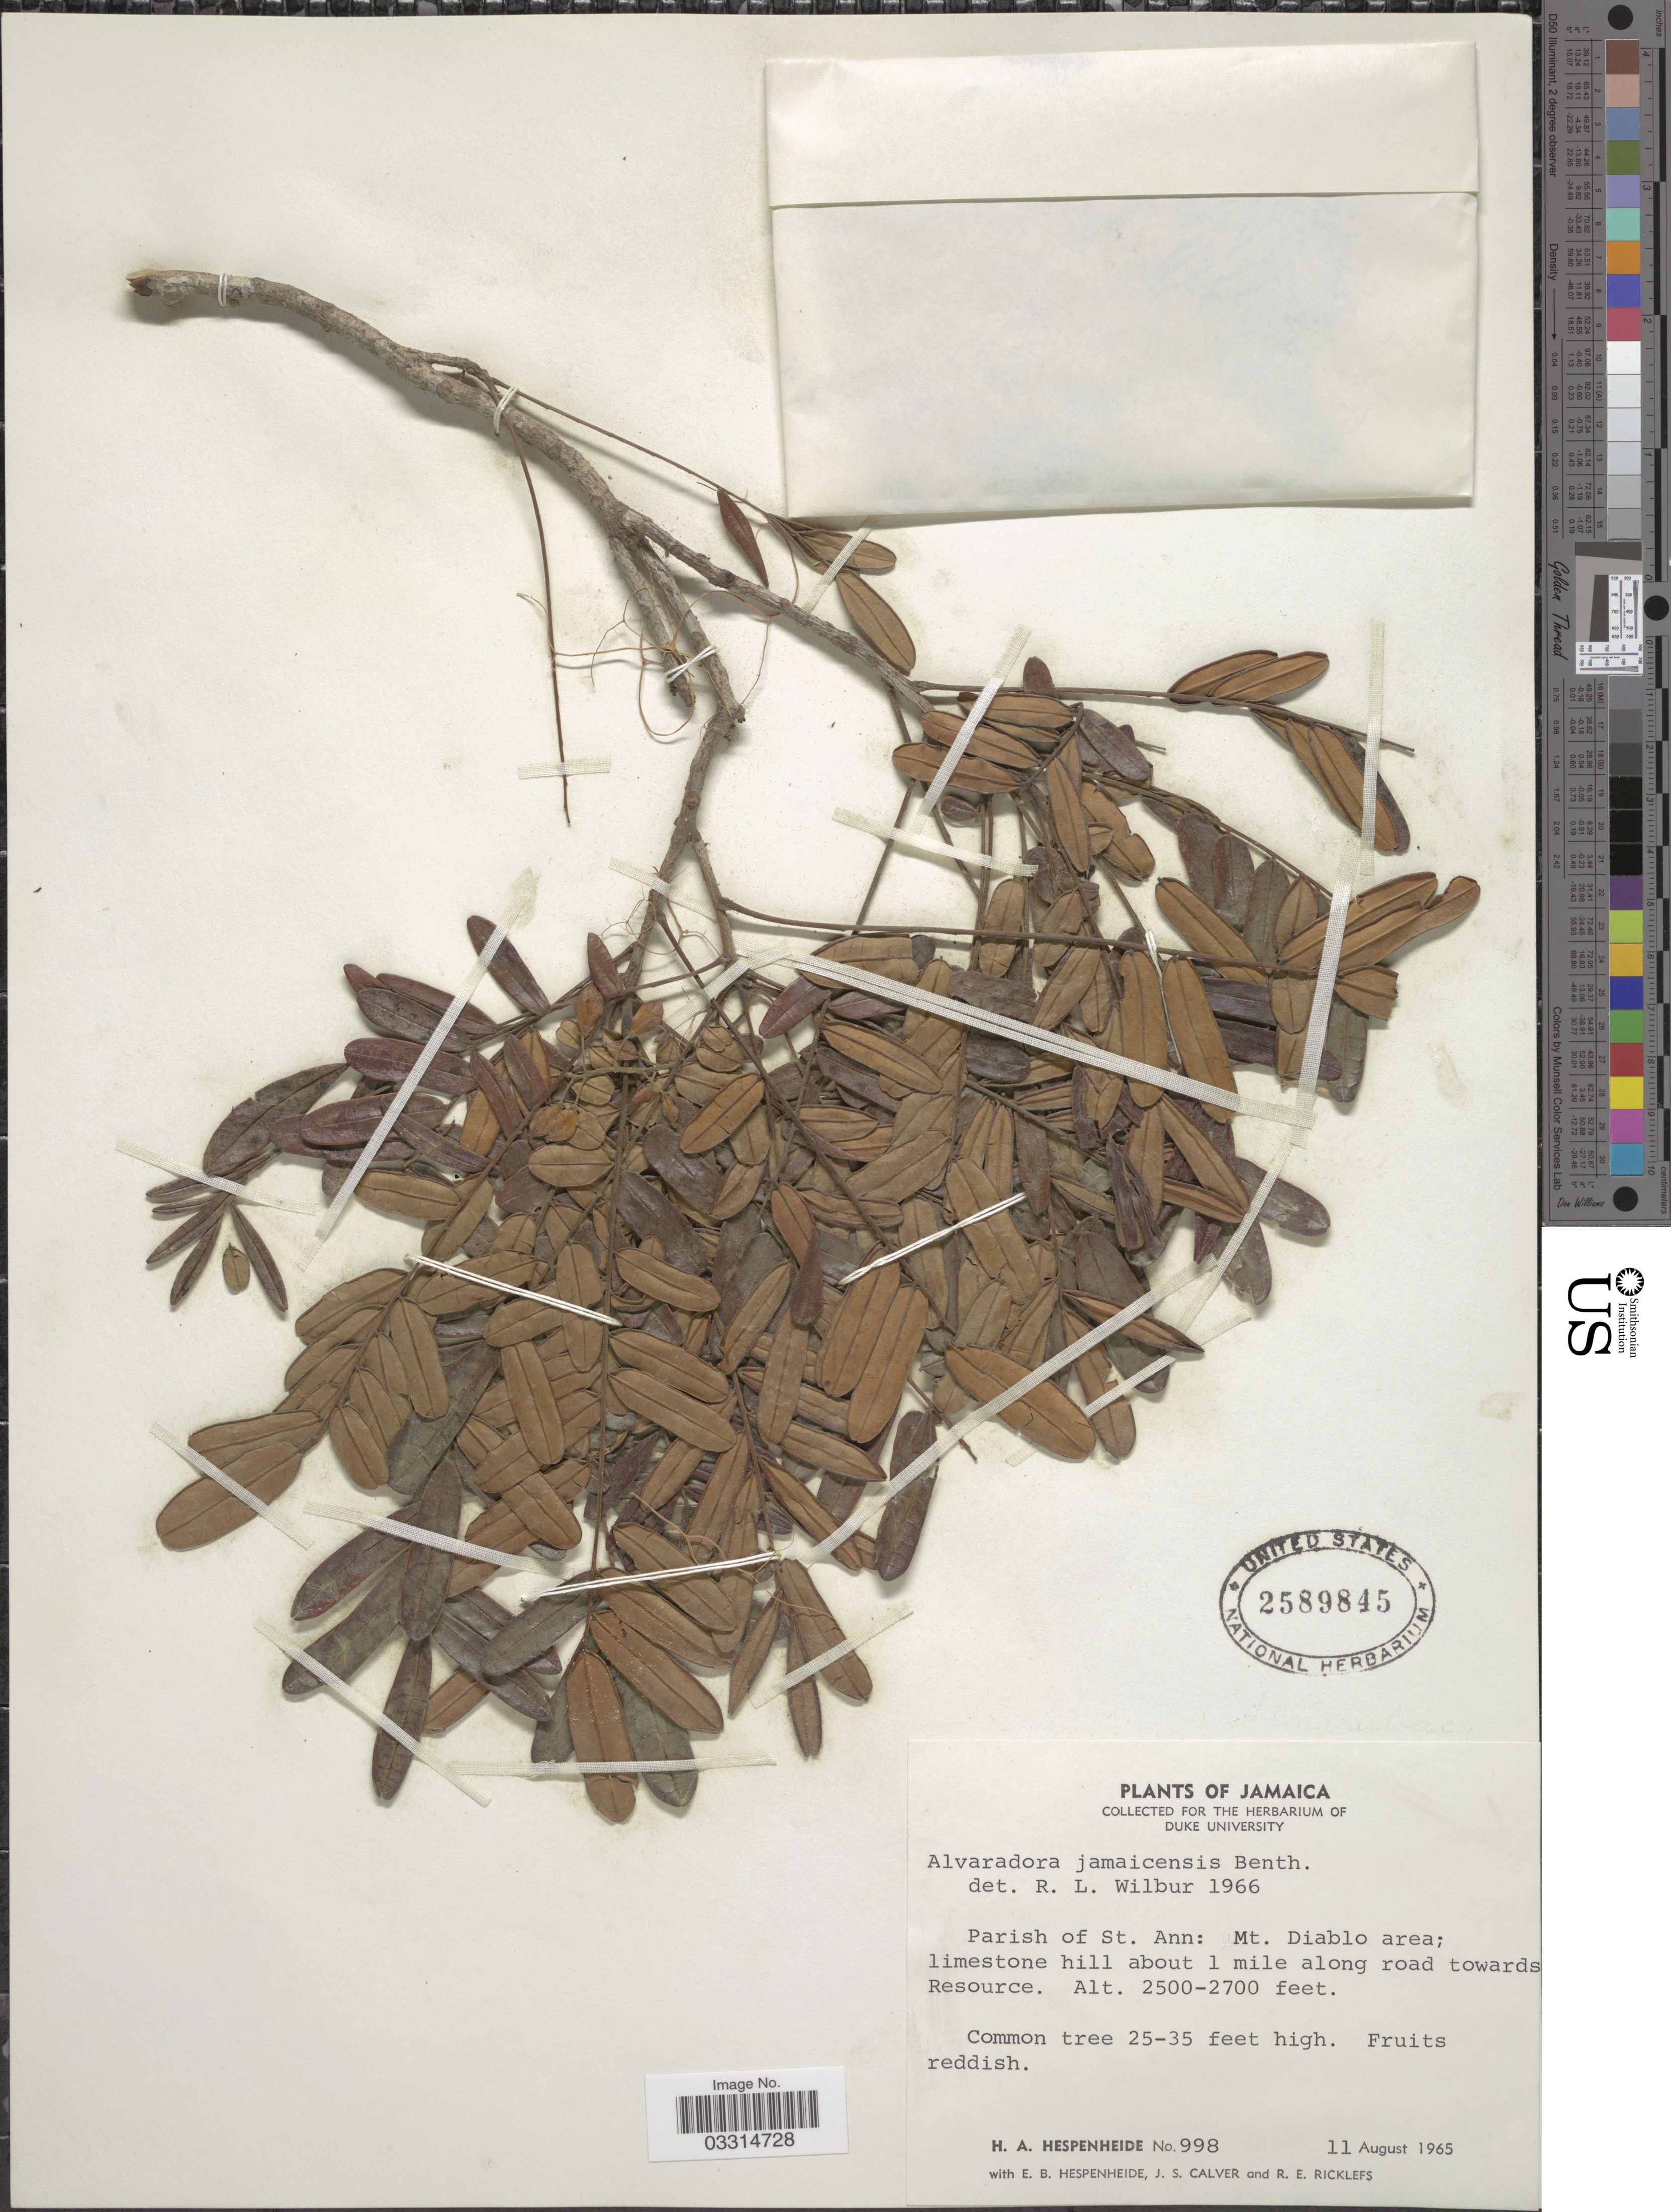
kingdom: Plantae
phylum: Tracheophyta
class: Magnoliopsida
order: Picramniales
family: Picramniaceae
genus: Alvaradoa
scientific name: Alvaradoa jamaicensis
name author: Benth.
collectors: H. A. Hespenheide, E. Hespenheide, J. Calver & R. Ricklefs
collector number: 998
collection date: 1965-08-11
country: Jamaica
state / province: Saint Ann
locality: Parish of St. Ann: Mt. Diablo area; limestone hill about 1 mile along road towards Resource.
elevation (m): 762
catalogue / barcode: US 2589845